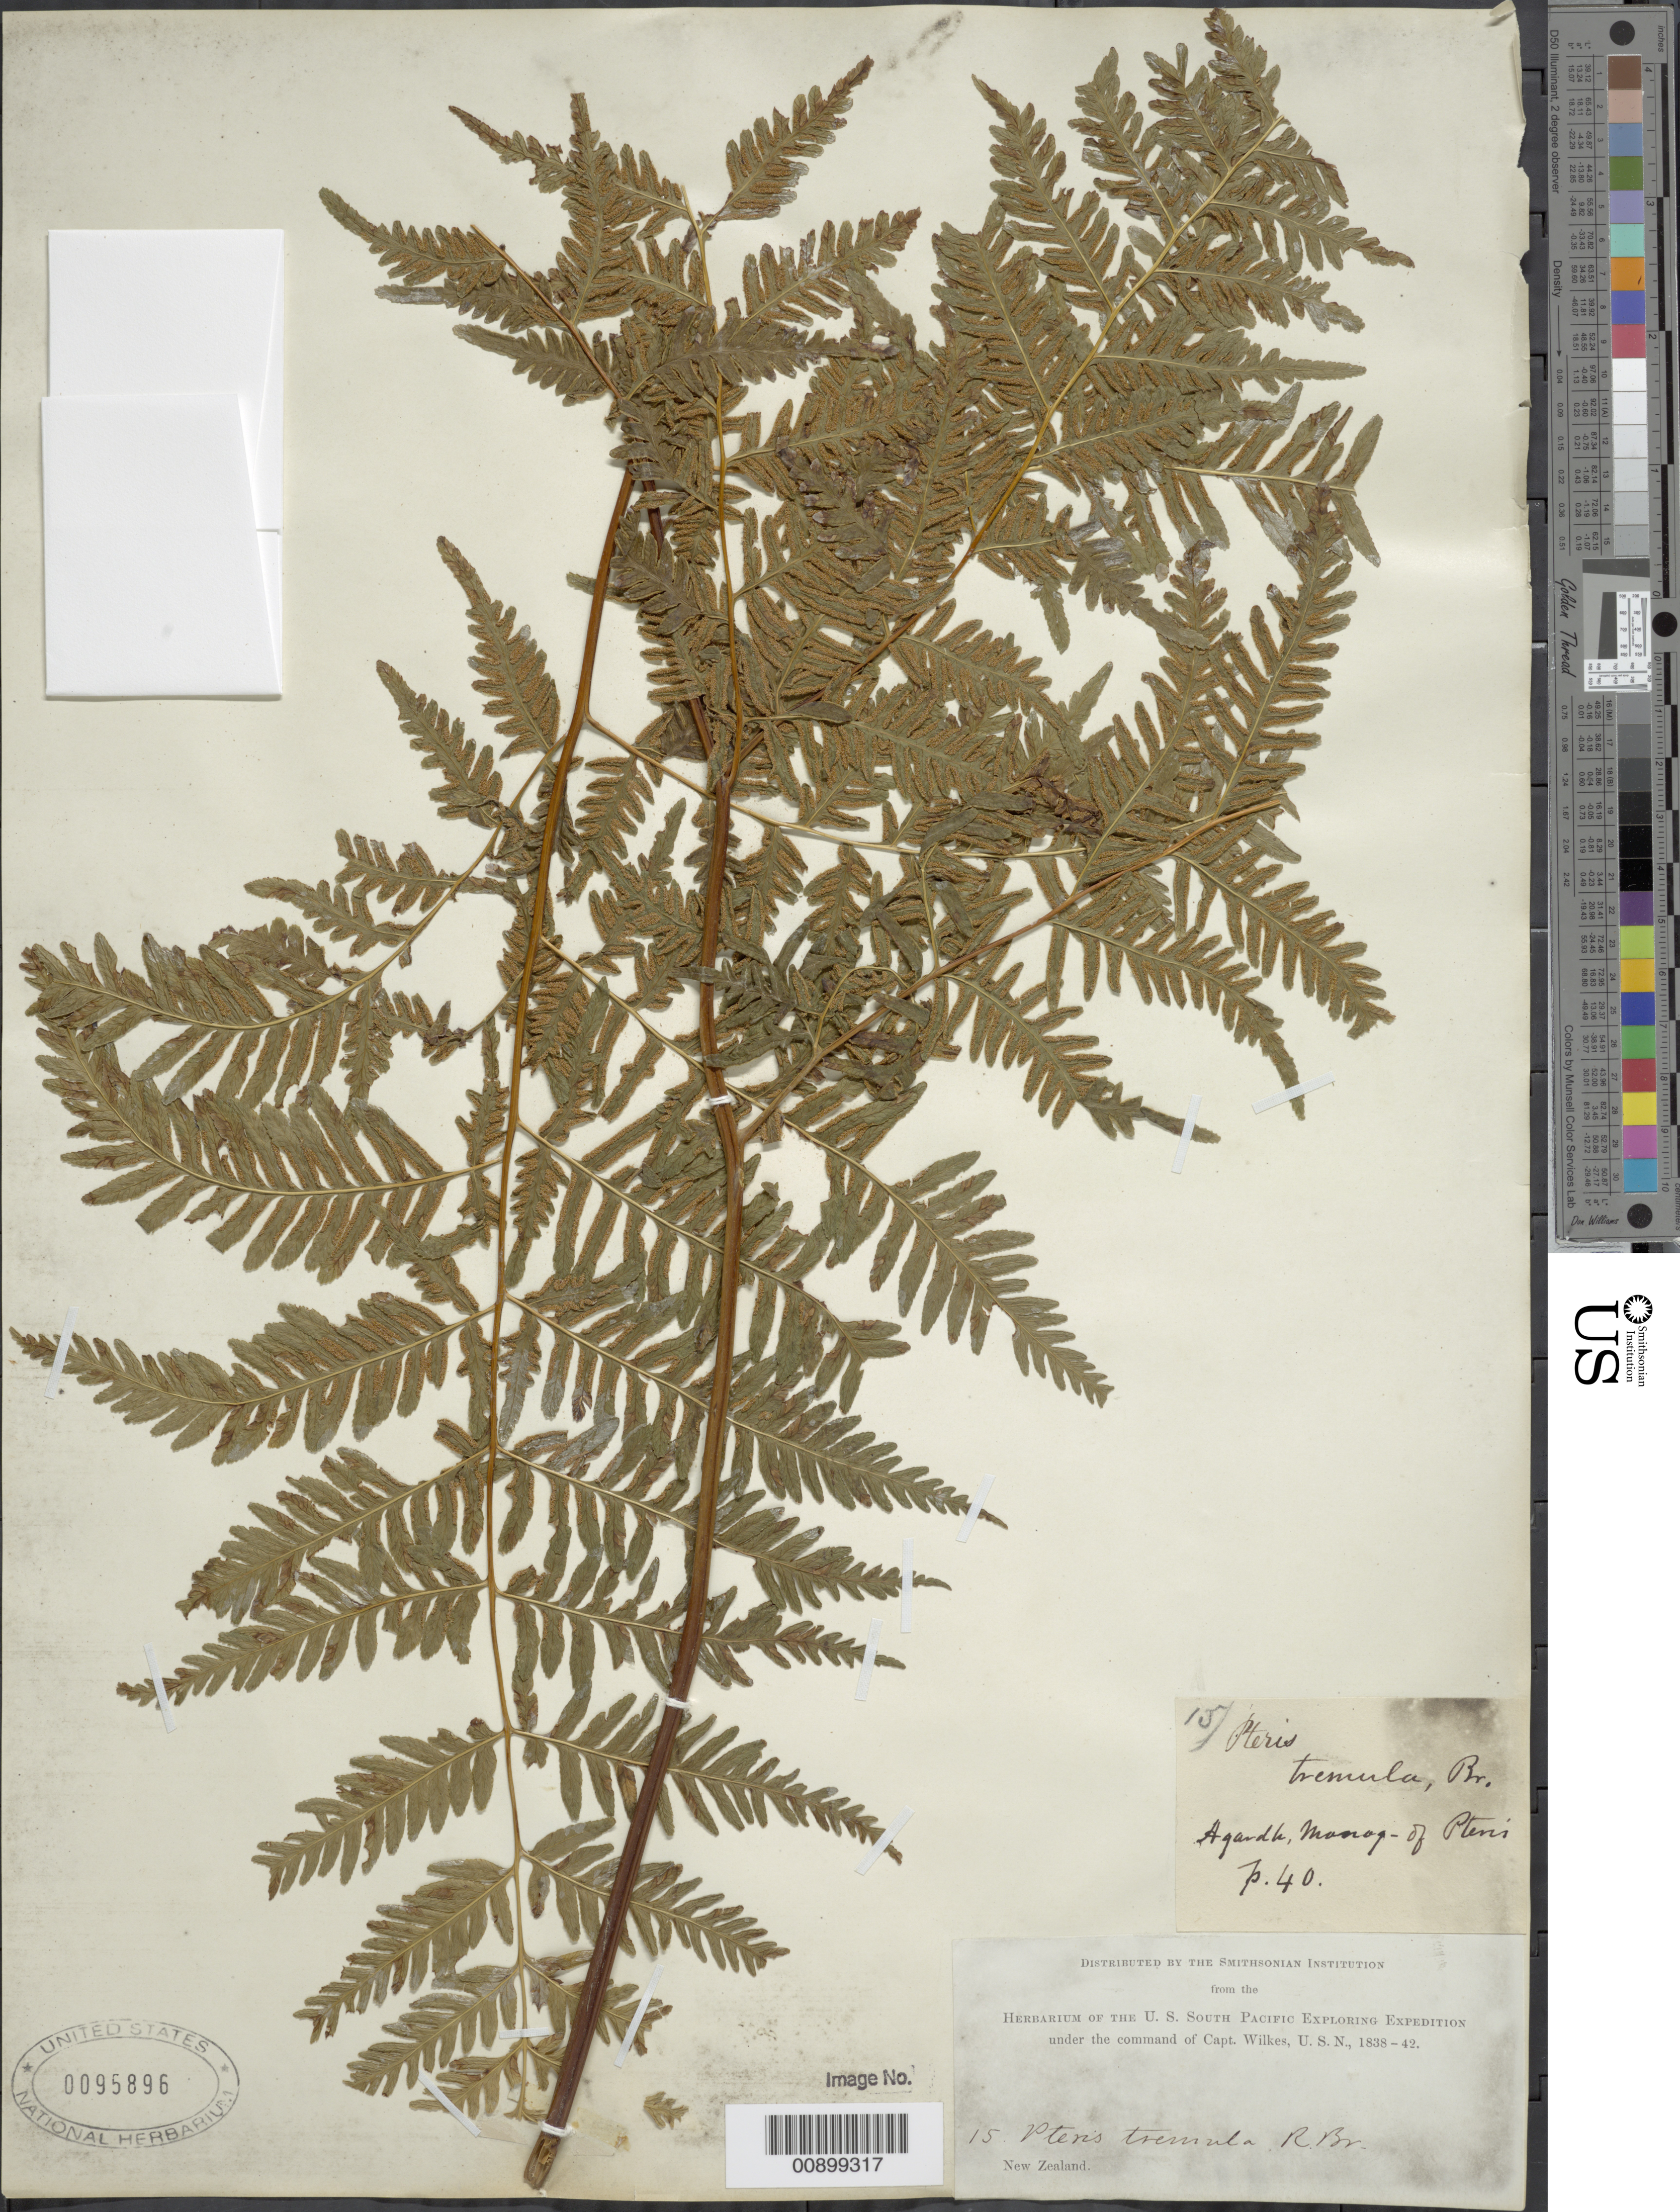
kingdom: Plantae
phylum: Tracheophyta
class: Polypodiopsida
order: Polypodiales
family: Pteridaceae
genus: Pteris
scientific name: Pteris tremula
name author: R. Br.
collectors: Wilkes Explor. Exped.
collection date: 1838/1842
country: New Zealand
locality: New Zealand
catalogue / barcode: US 95896